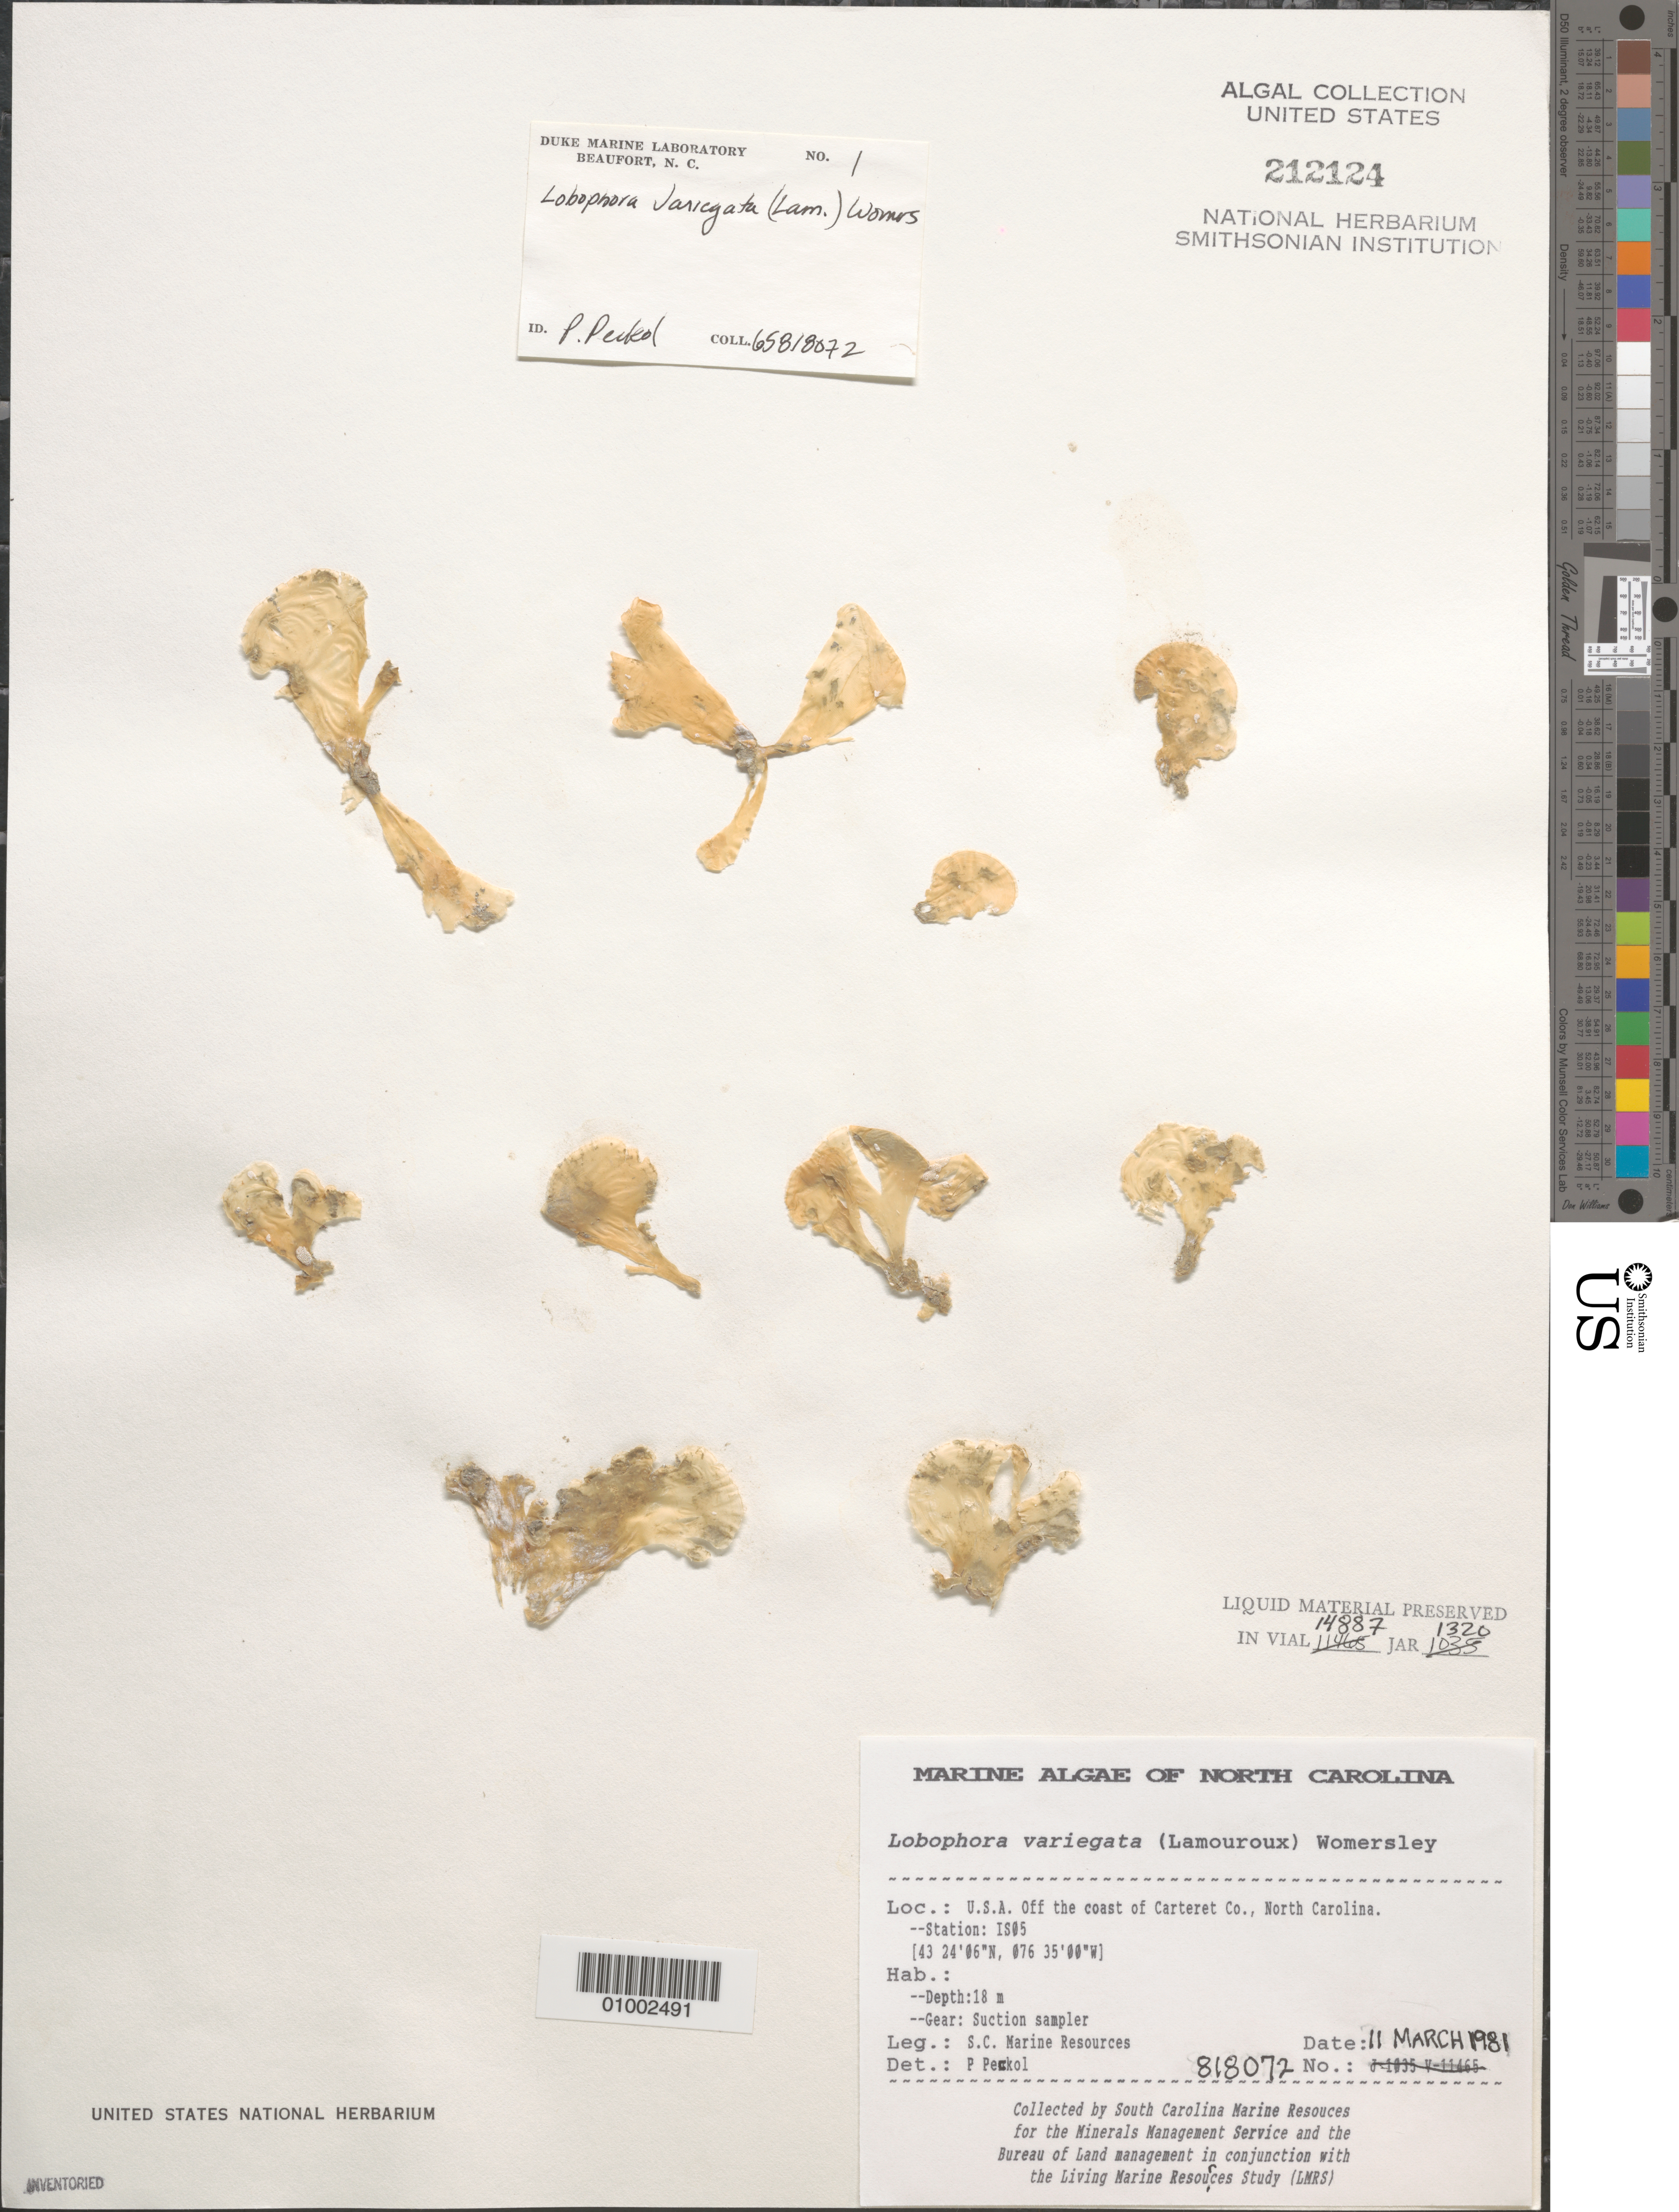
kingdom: Chromista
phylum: Ochrophyta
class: Phaeophyceae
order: Dictyotales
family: Dictyotaceae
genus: Lobophora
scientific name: Lobophora variegata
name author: (J.V.Lamouroux) Womersley & E.C. Oliveira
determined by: Peckol, P.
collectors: South Carolina Marine Resources for BLM/MMS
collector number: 818072 (Station IS05)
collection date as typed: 11 Mar 1981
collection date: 1981-03-11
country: United States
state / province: North Carolina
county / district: Carteret County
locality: Off coast of Carteret County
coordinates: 43 24'06"N, 076 35'00"W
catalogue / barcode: US 212124